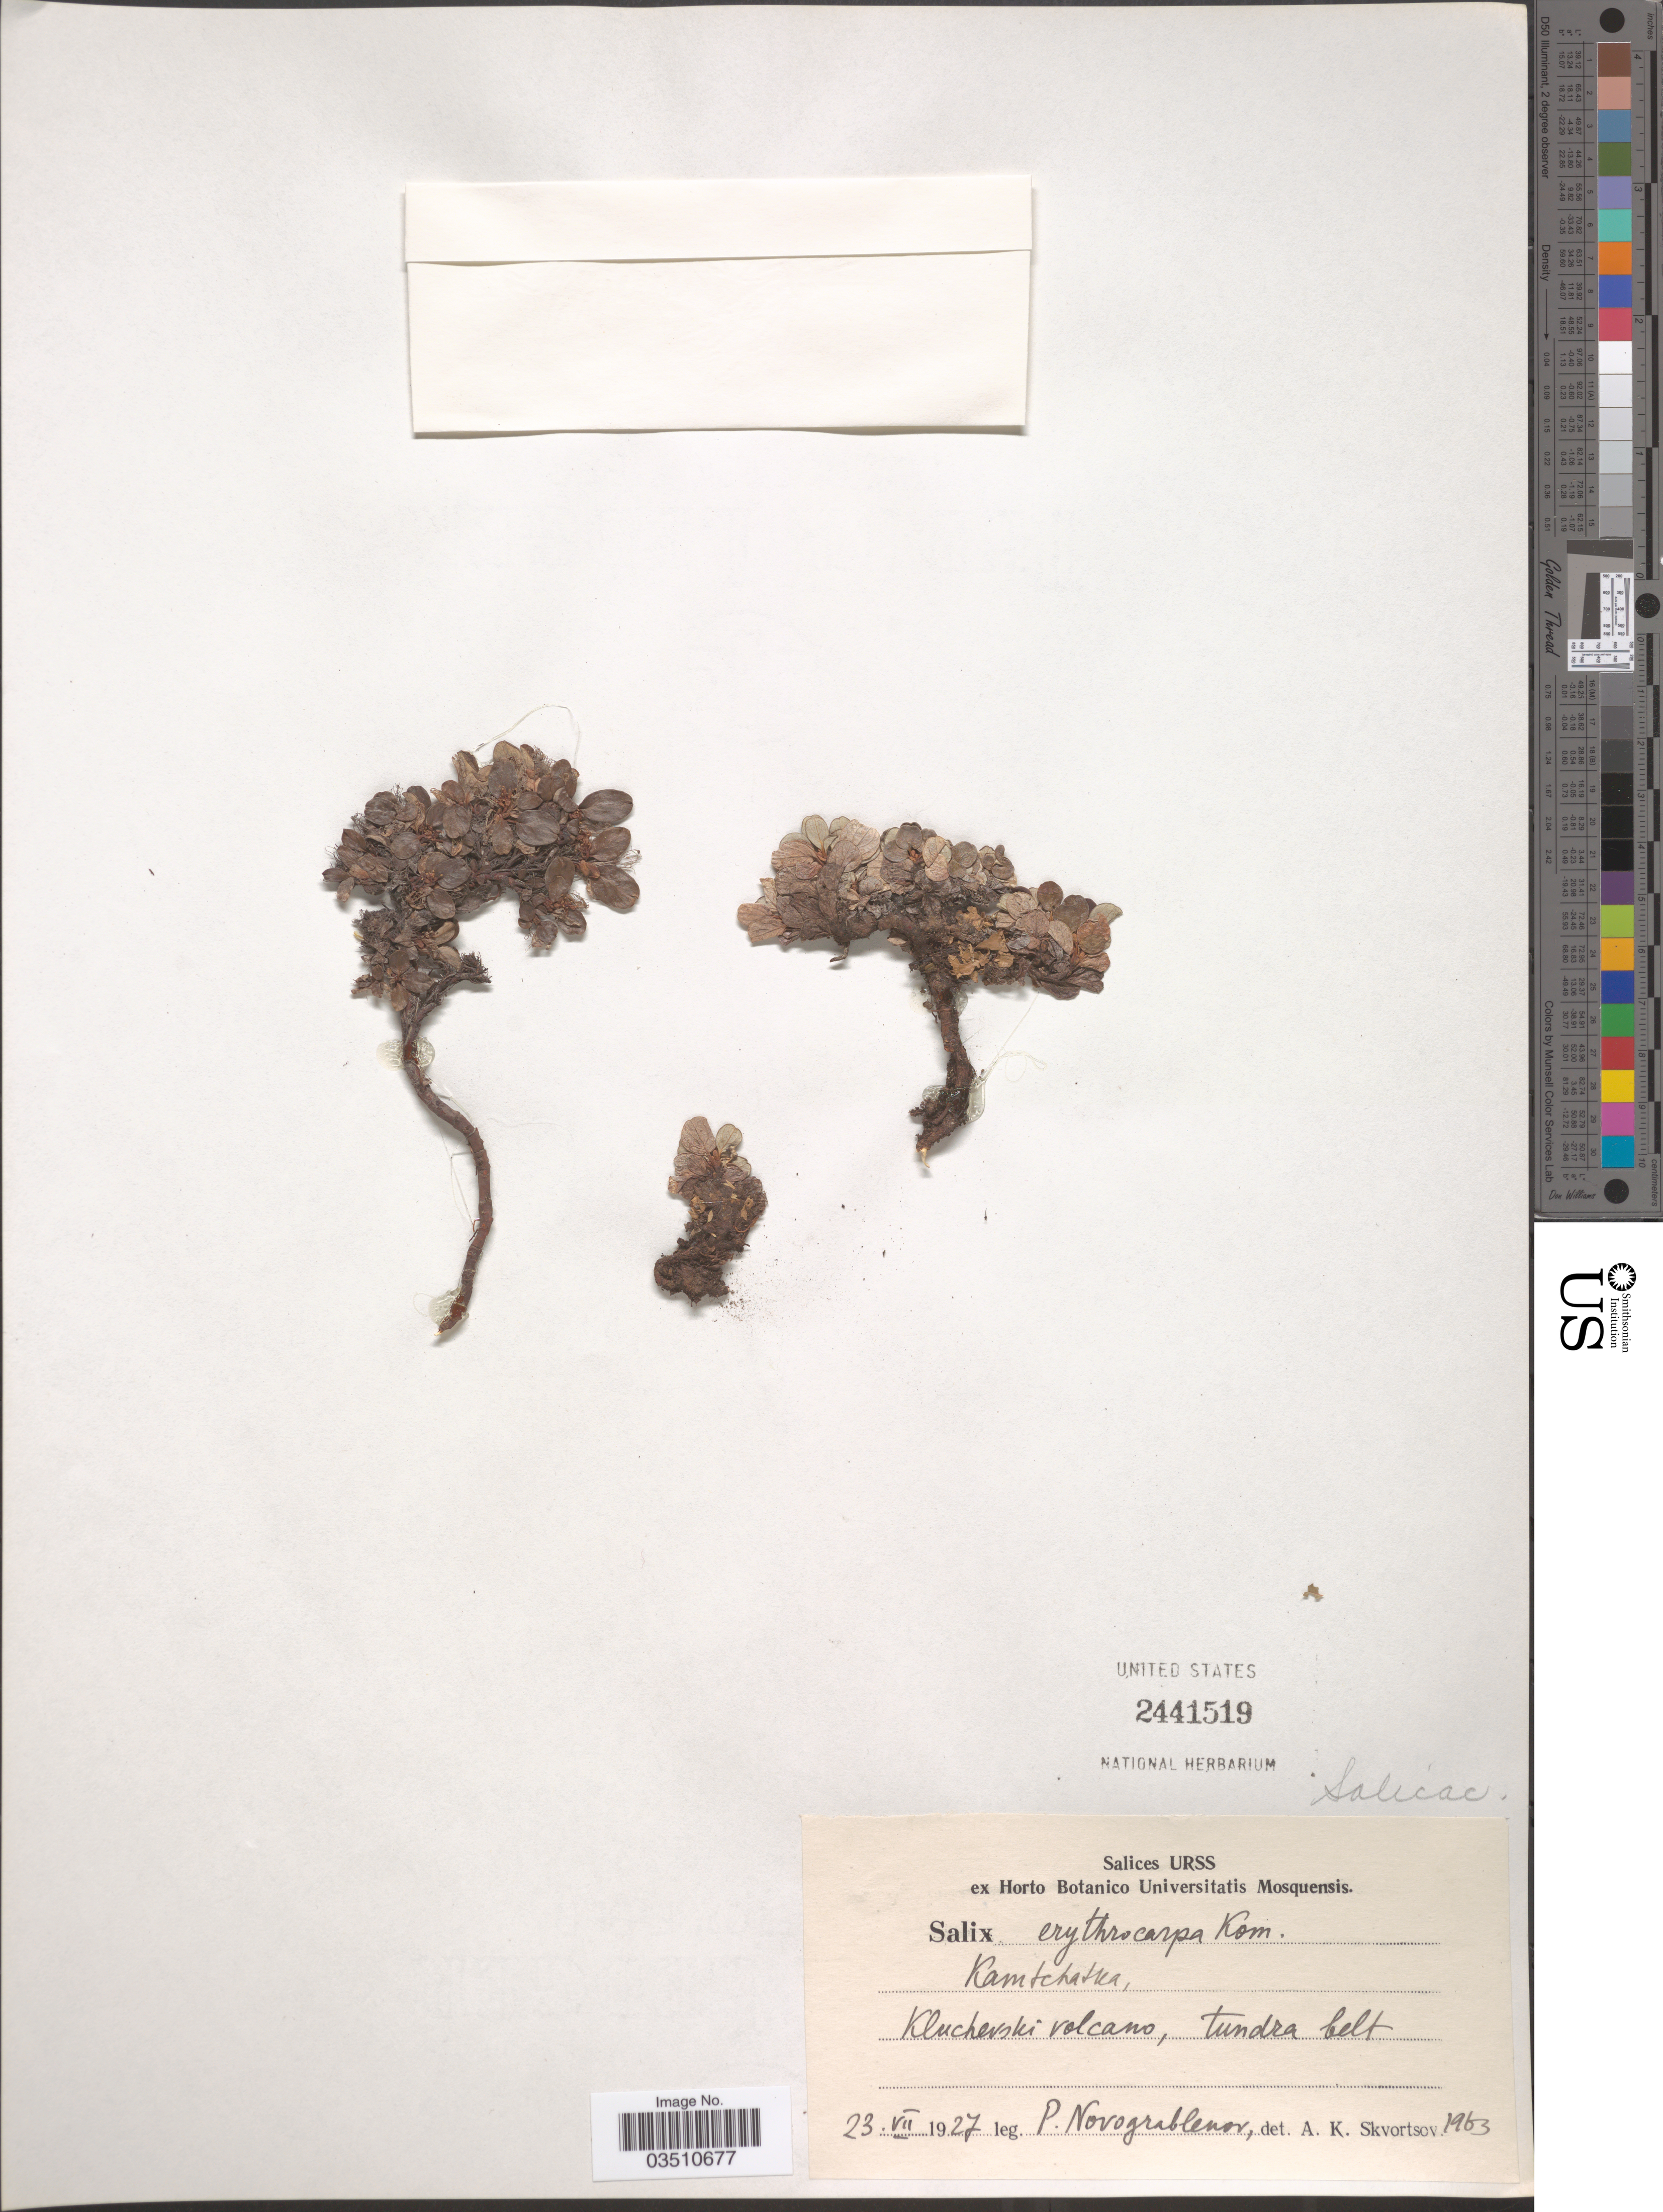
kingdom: Plantae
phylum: Tracheophyta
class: Magnoliopsida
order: Malpighiales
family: Salicaceae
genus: Salix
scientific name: Salix erythrocarpa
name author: Kom.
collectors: P. Novograblenov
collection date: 1927-07-23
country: Russian Federation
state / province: Kamchatka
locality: Kamtchatka, Kluchevski volcano.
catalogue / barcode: US 2441519